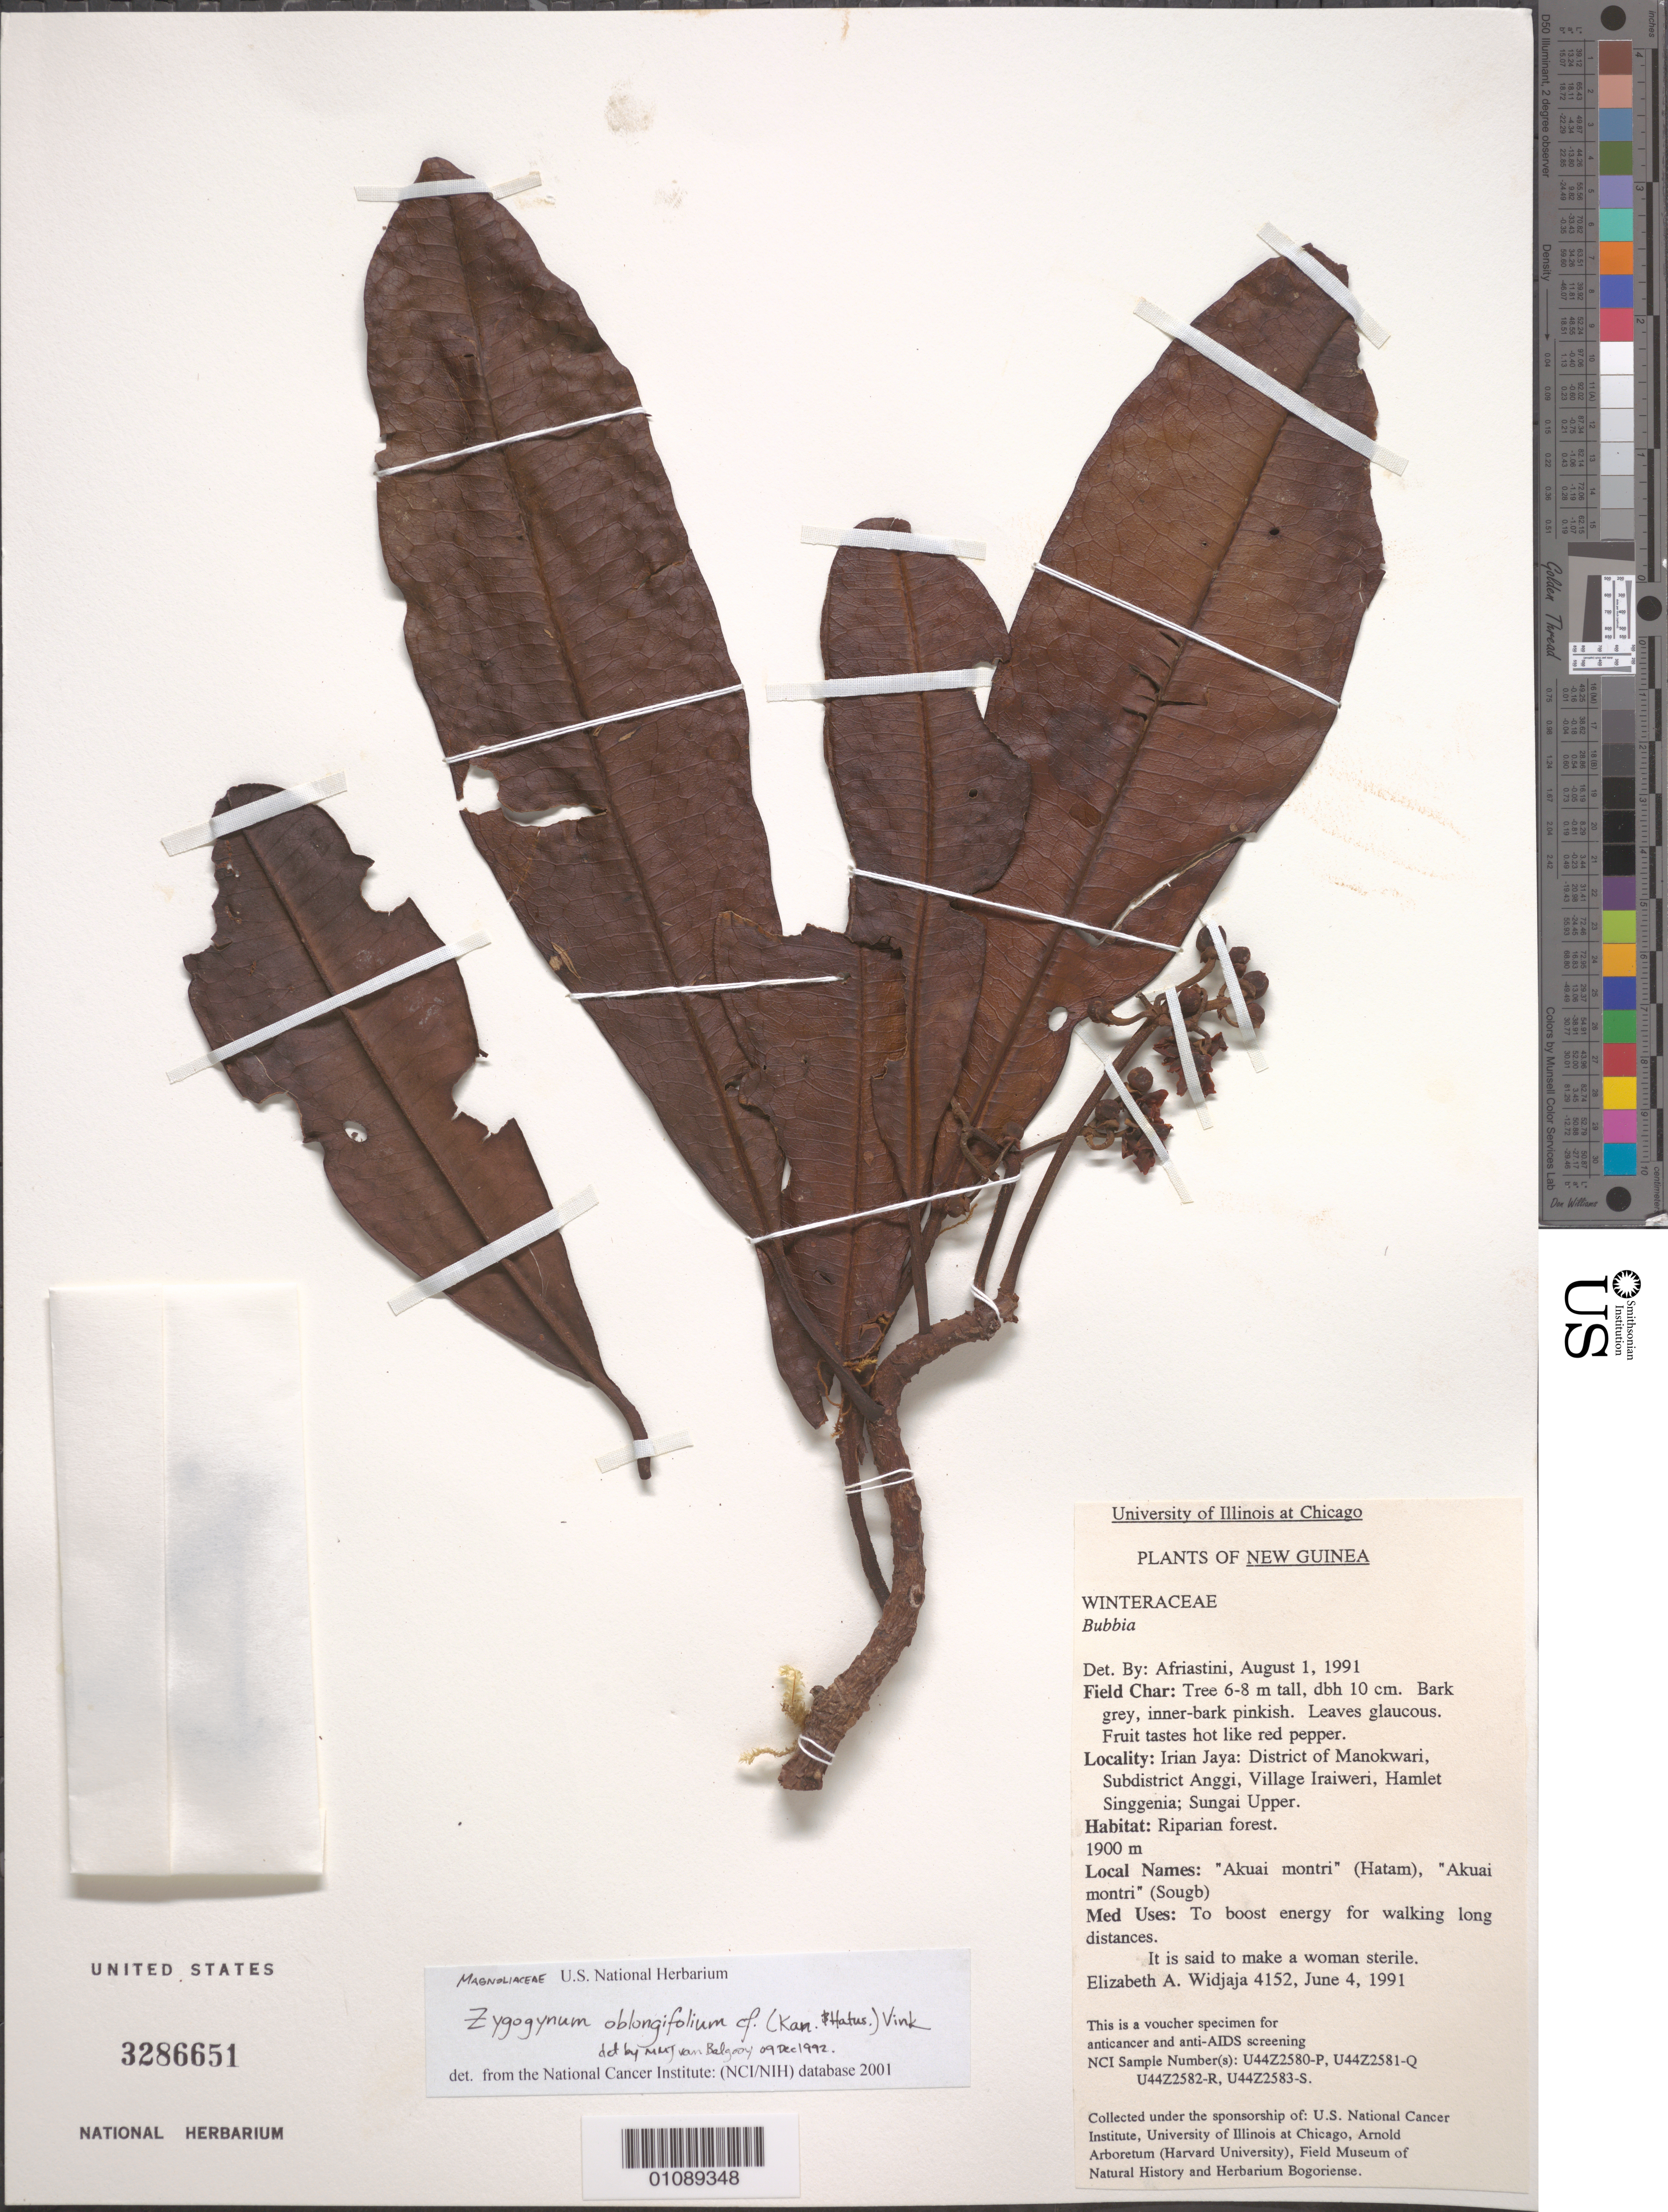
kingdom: Plantae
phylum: Tracheophyta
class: Magnoliopsida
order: Canellales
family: Winteraceae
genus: Zygogynum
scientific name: Zygogynum oblongifolium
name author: (Kaneh. & Hatus.) Vink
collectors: E. A. Widjaja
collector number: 4152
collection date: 1991-06-04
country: Indonesia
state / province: Papua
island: New Guinea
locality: New Guinea. Irian Jaya: District of Manokwari, Subdistrict Anggi, Village Iraiweri, Hamlet Singgenia; Sungai Upper.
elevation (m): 1900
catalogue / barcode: US 3286651